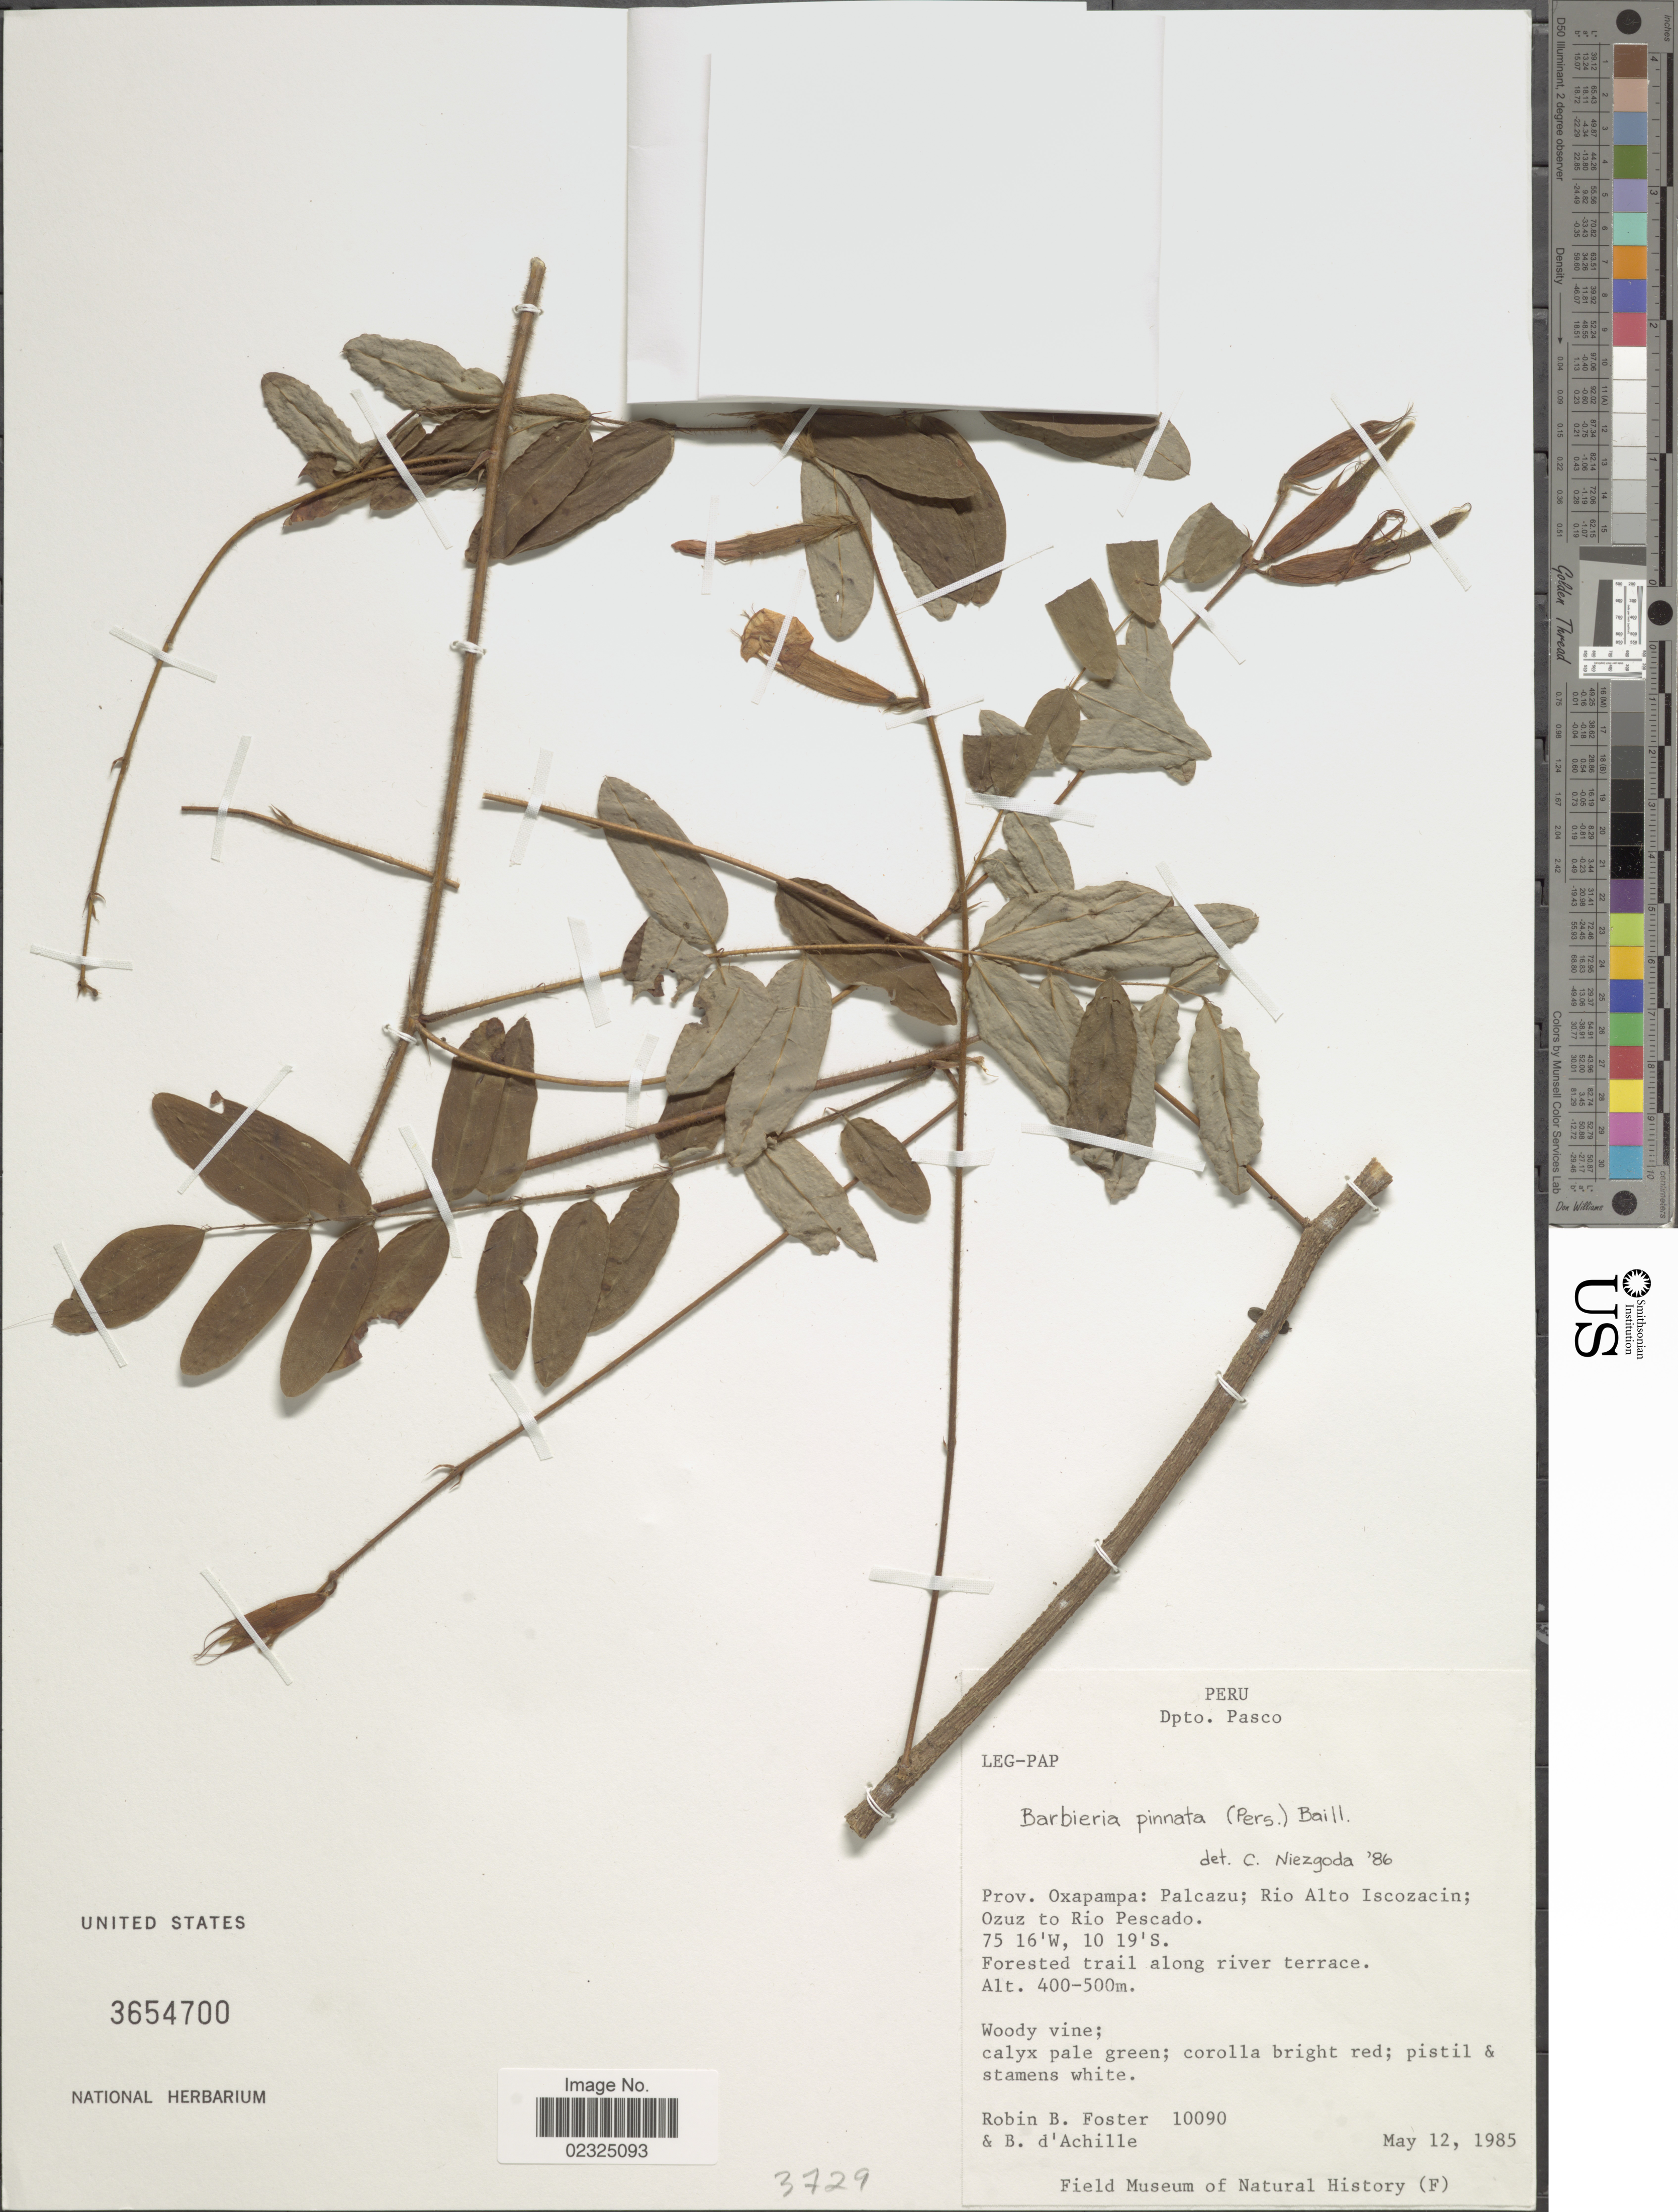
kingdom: Plantae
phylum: Tracheophyta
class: Magnoliopsida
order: Fabales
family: Fabaceae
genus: Barbieria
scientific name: Barbieria sp.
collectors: R. B. Foster & B. d'Achille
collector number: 10090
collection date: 1985-05-12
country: Peru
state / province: Pasco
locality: Prov. Oxapampa: Palcazu; Rio Alto Iscozacin; Ozuz to Rio Pescado, forested trail along river terrace.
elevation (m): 400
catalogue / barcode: US 3654700